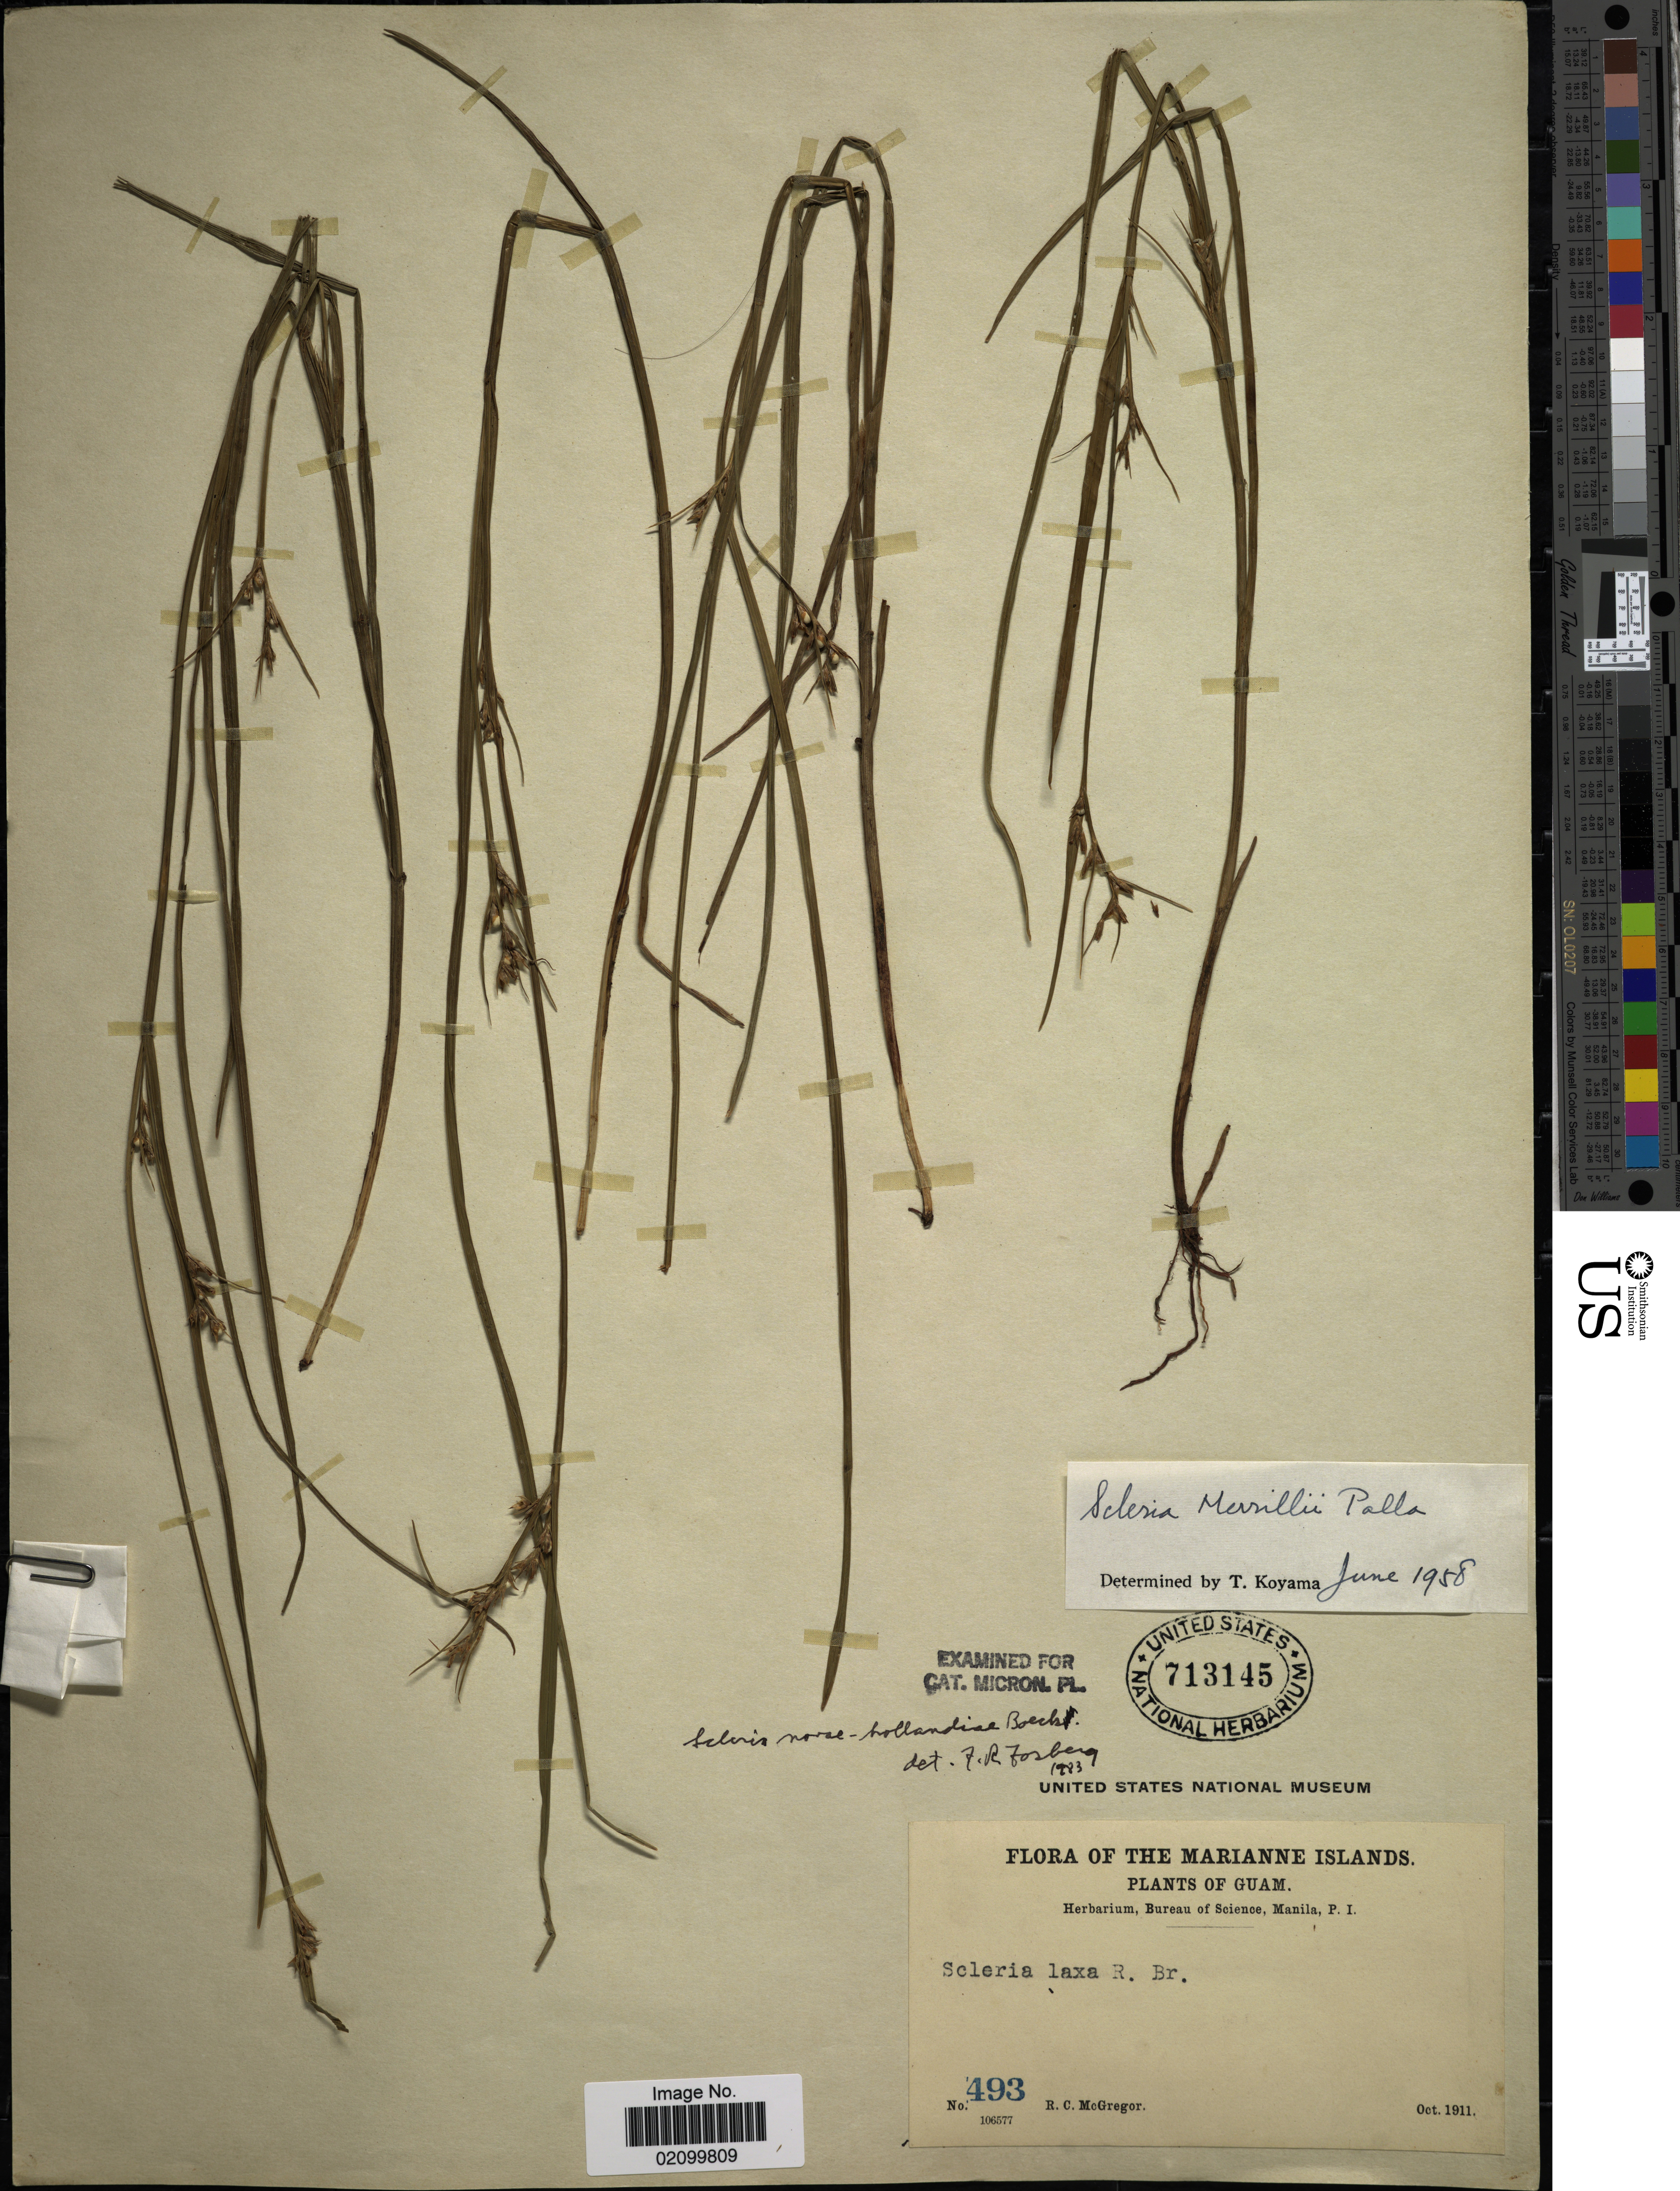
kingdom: Plantae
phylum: Tracheophyta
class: Liliopsida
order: Poales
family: Cyperaceae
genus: Scleria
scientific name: Scleria novae-hollandiae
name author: Boeckeler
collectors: R. C. McGregor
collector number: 493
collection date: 1911-10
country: Guam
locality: Marianne Islands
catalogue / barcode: US 713145